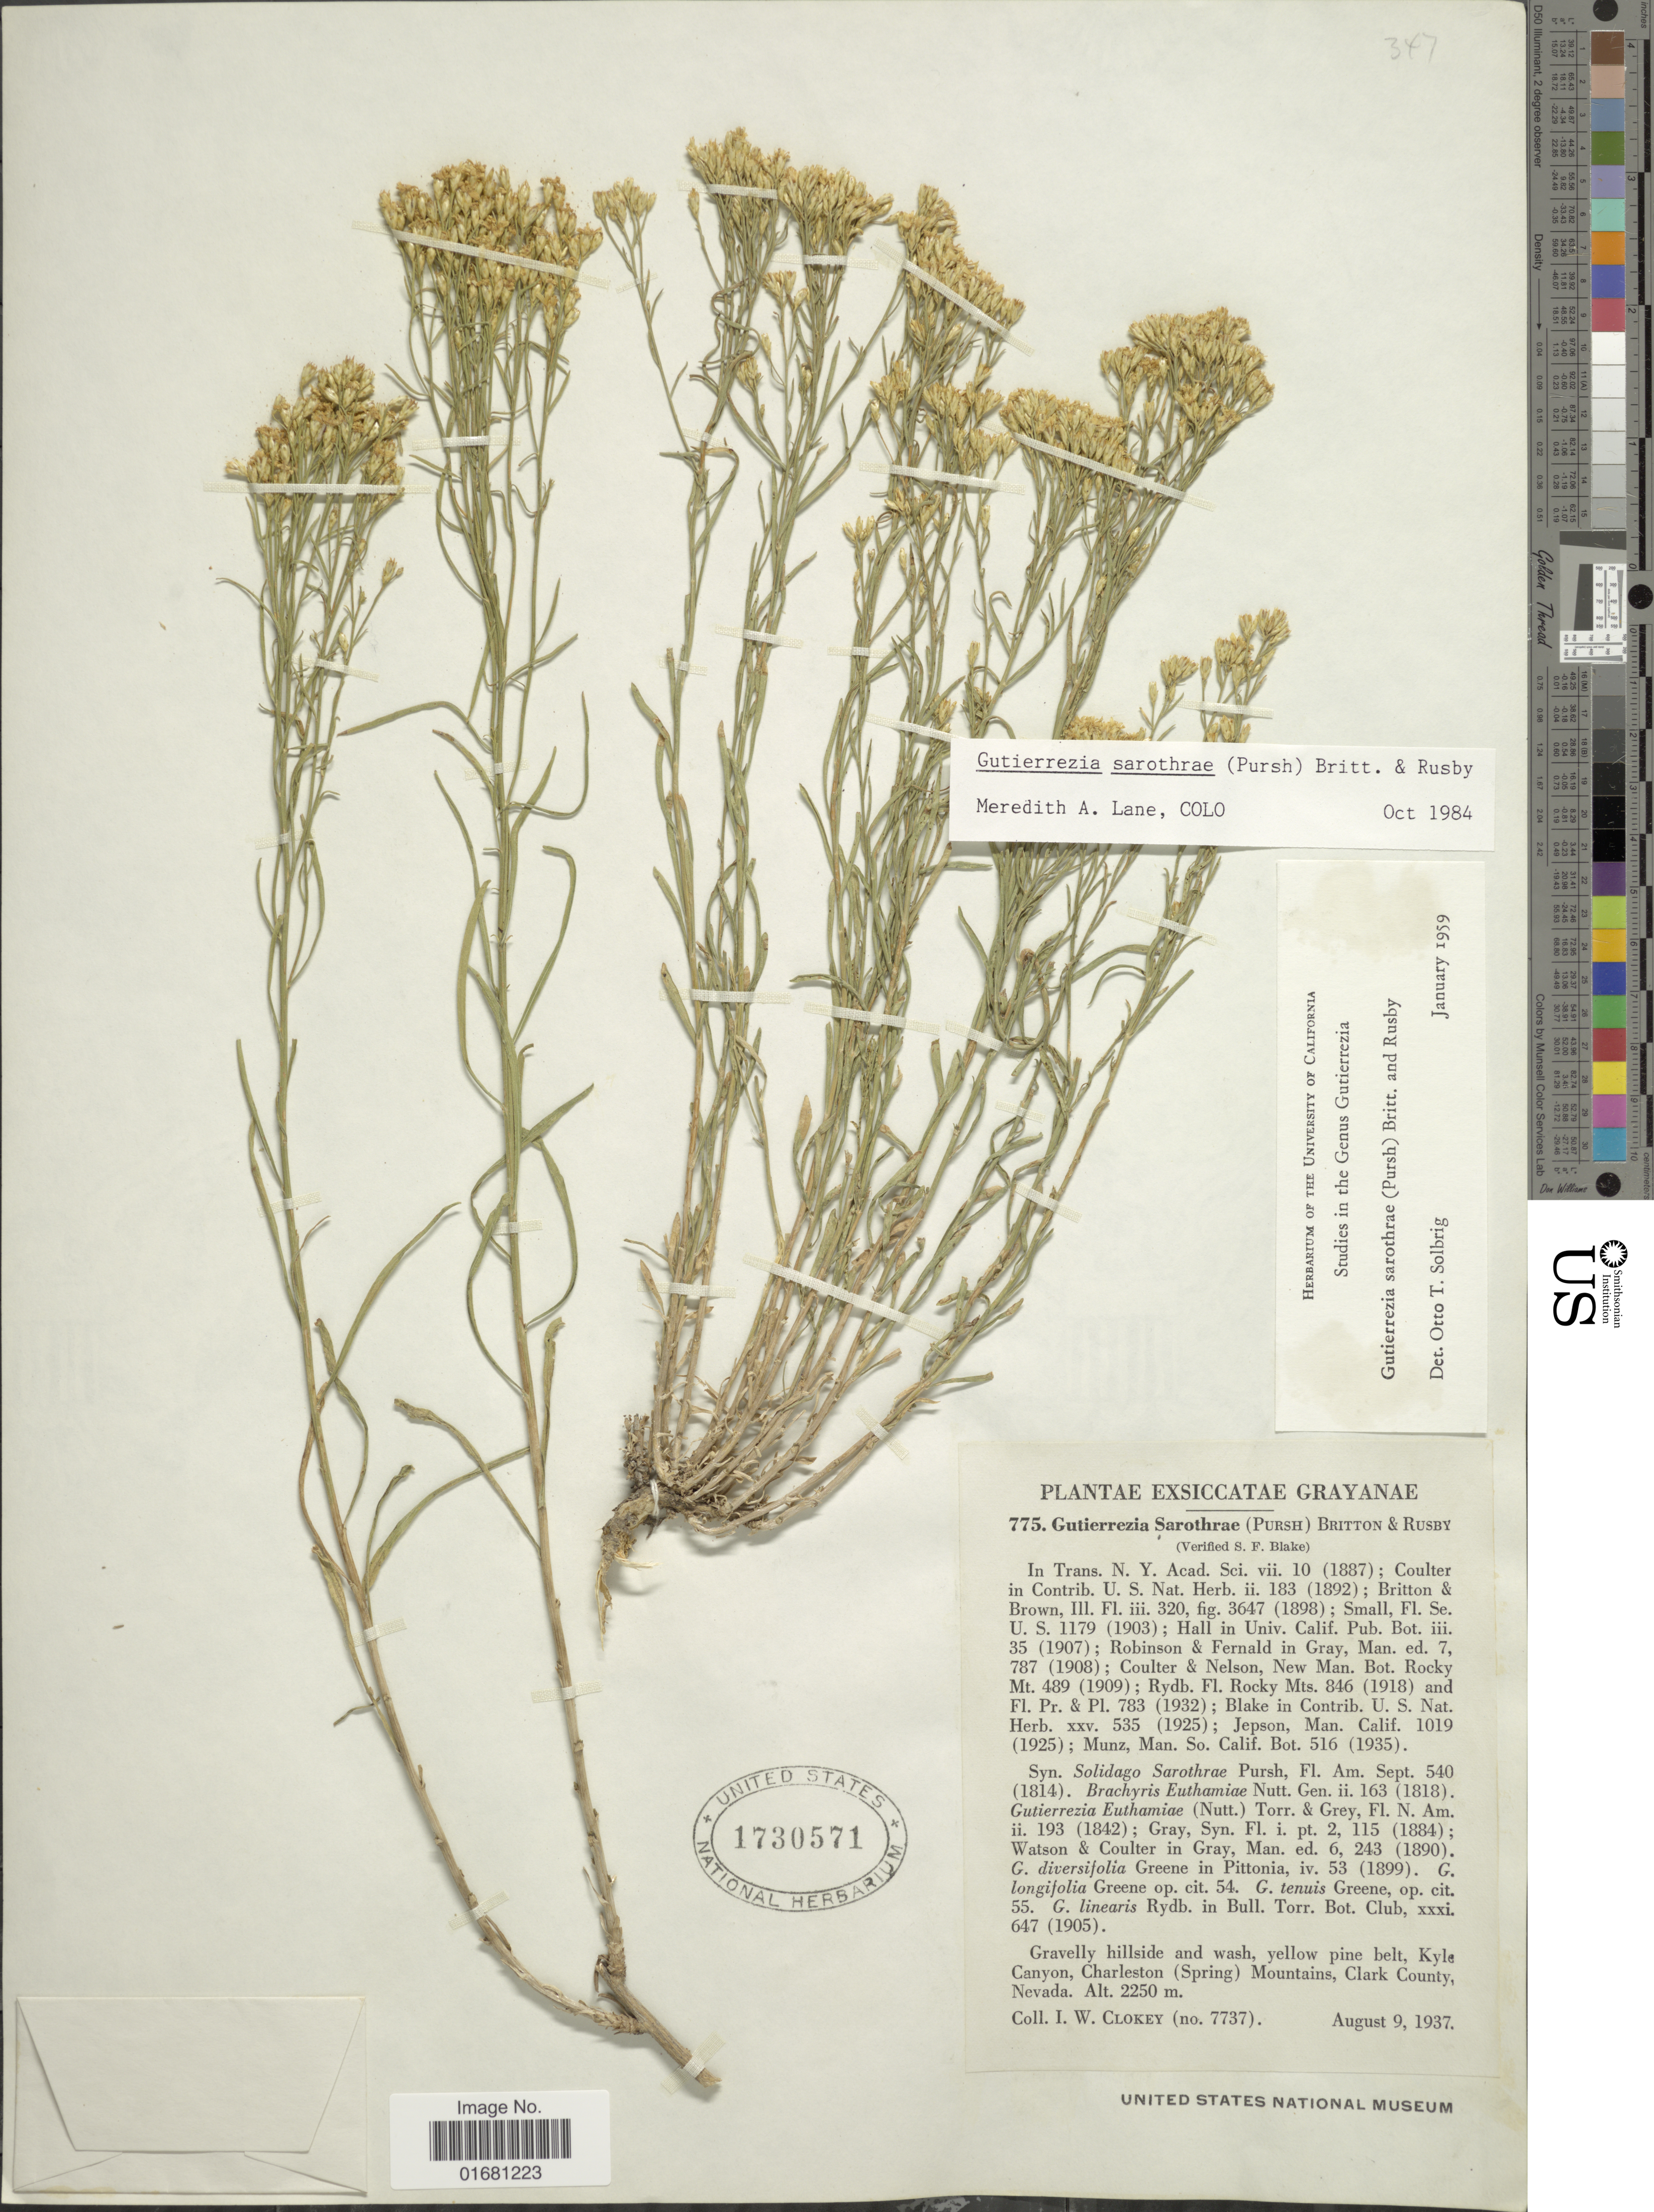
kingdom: Plantae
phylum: Tracheophyta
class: Magnoliopsida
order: Asterales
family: Asteraceae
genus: Gutierrezia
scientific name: Gutierrezia sarothrae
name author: (Pursh) Britton & Rusby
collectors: I. W. Clokey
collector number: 7737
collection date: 1937-08-09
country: United States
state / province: Nevada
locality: Gravelly hillside and wash, Kyle Canyon, Charleston (Spring) Mountains, Clark County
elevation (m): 2250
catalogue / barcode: US 1730571